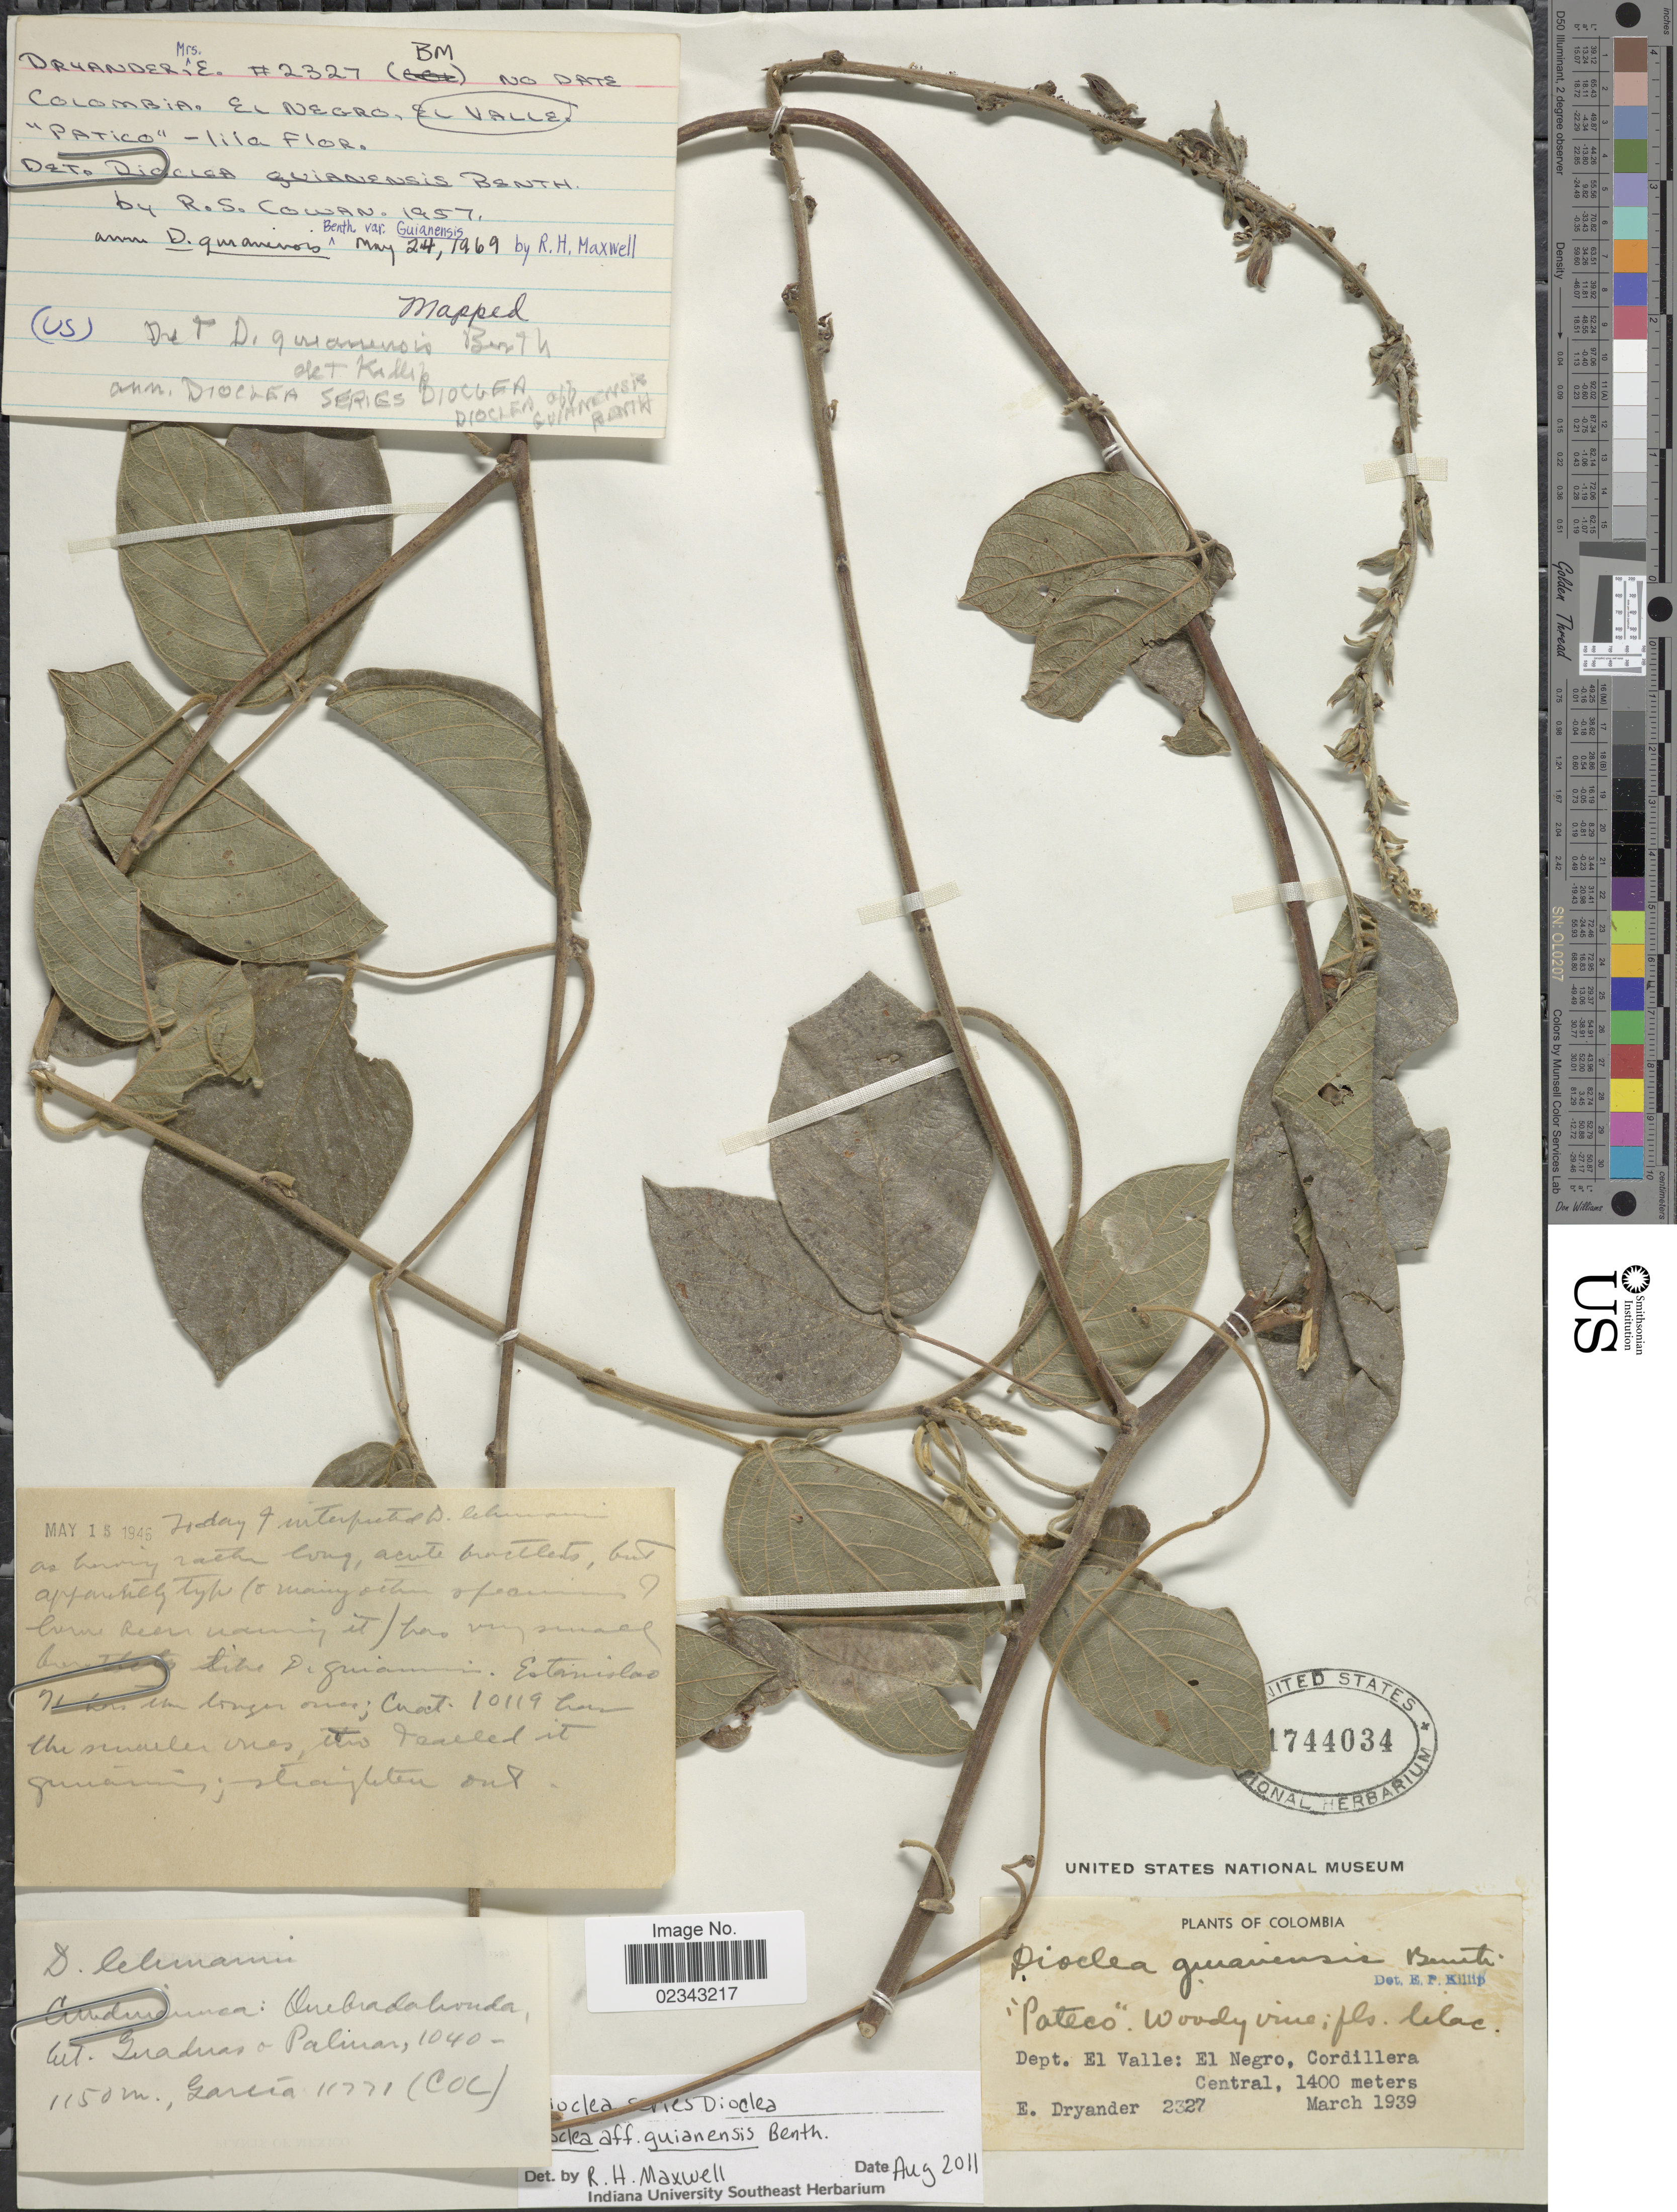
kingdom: Plantae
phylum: Tracheophyta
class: Magnoliopsida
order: Fabales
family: Fabaceae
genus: Dioclea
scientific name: Dioclea guianensis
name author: Benth.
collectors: E. Dryander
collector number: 2327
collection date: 1939-03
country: Colombia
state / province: Valle del Cauca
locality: Dept. El Valle: El Negro, Cordillera Central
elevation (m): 1400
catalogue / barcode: US 1744034